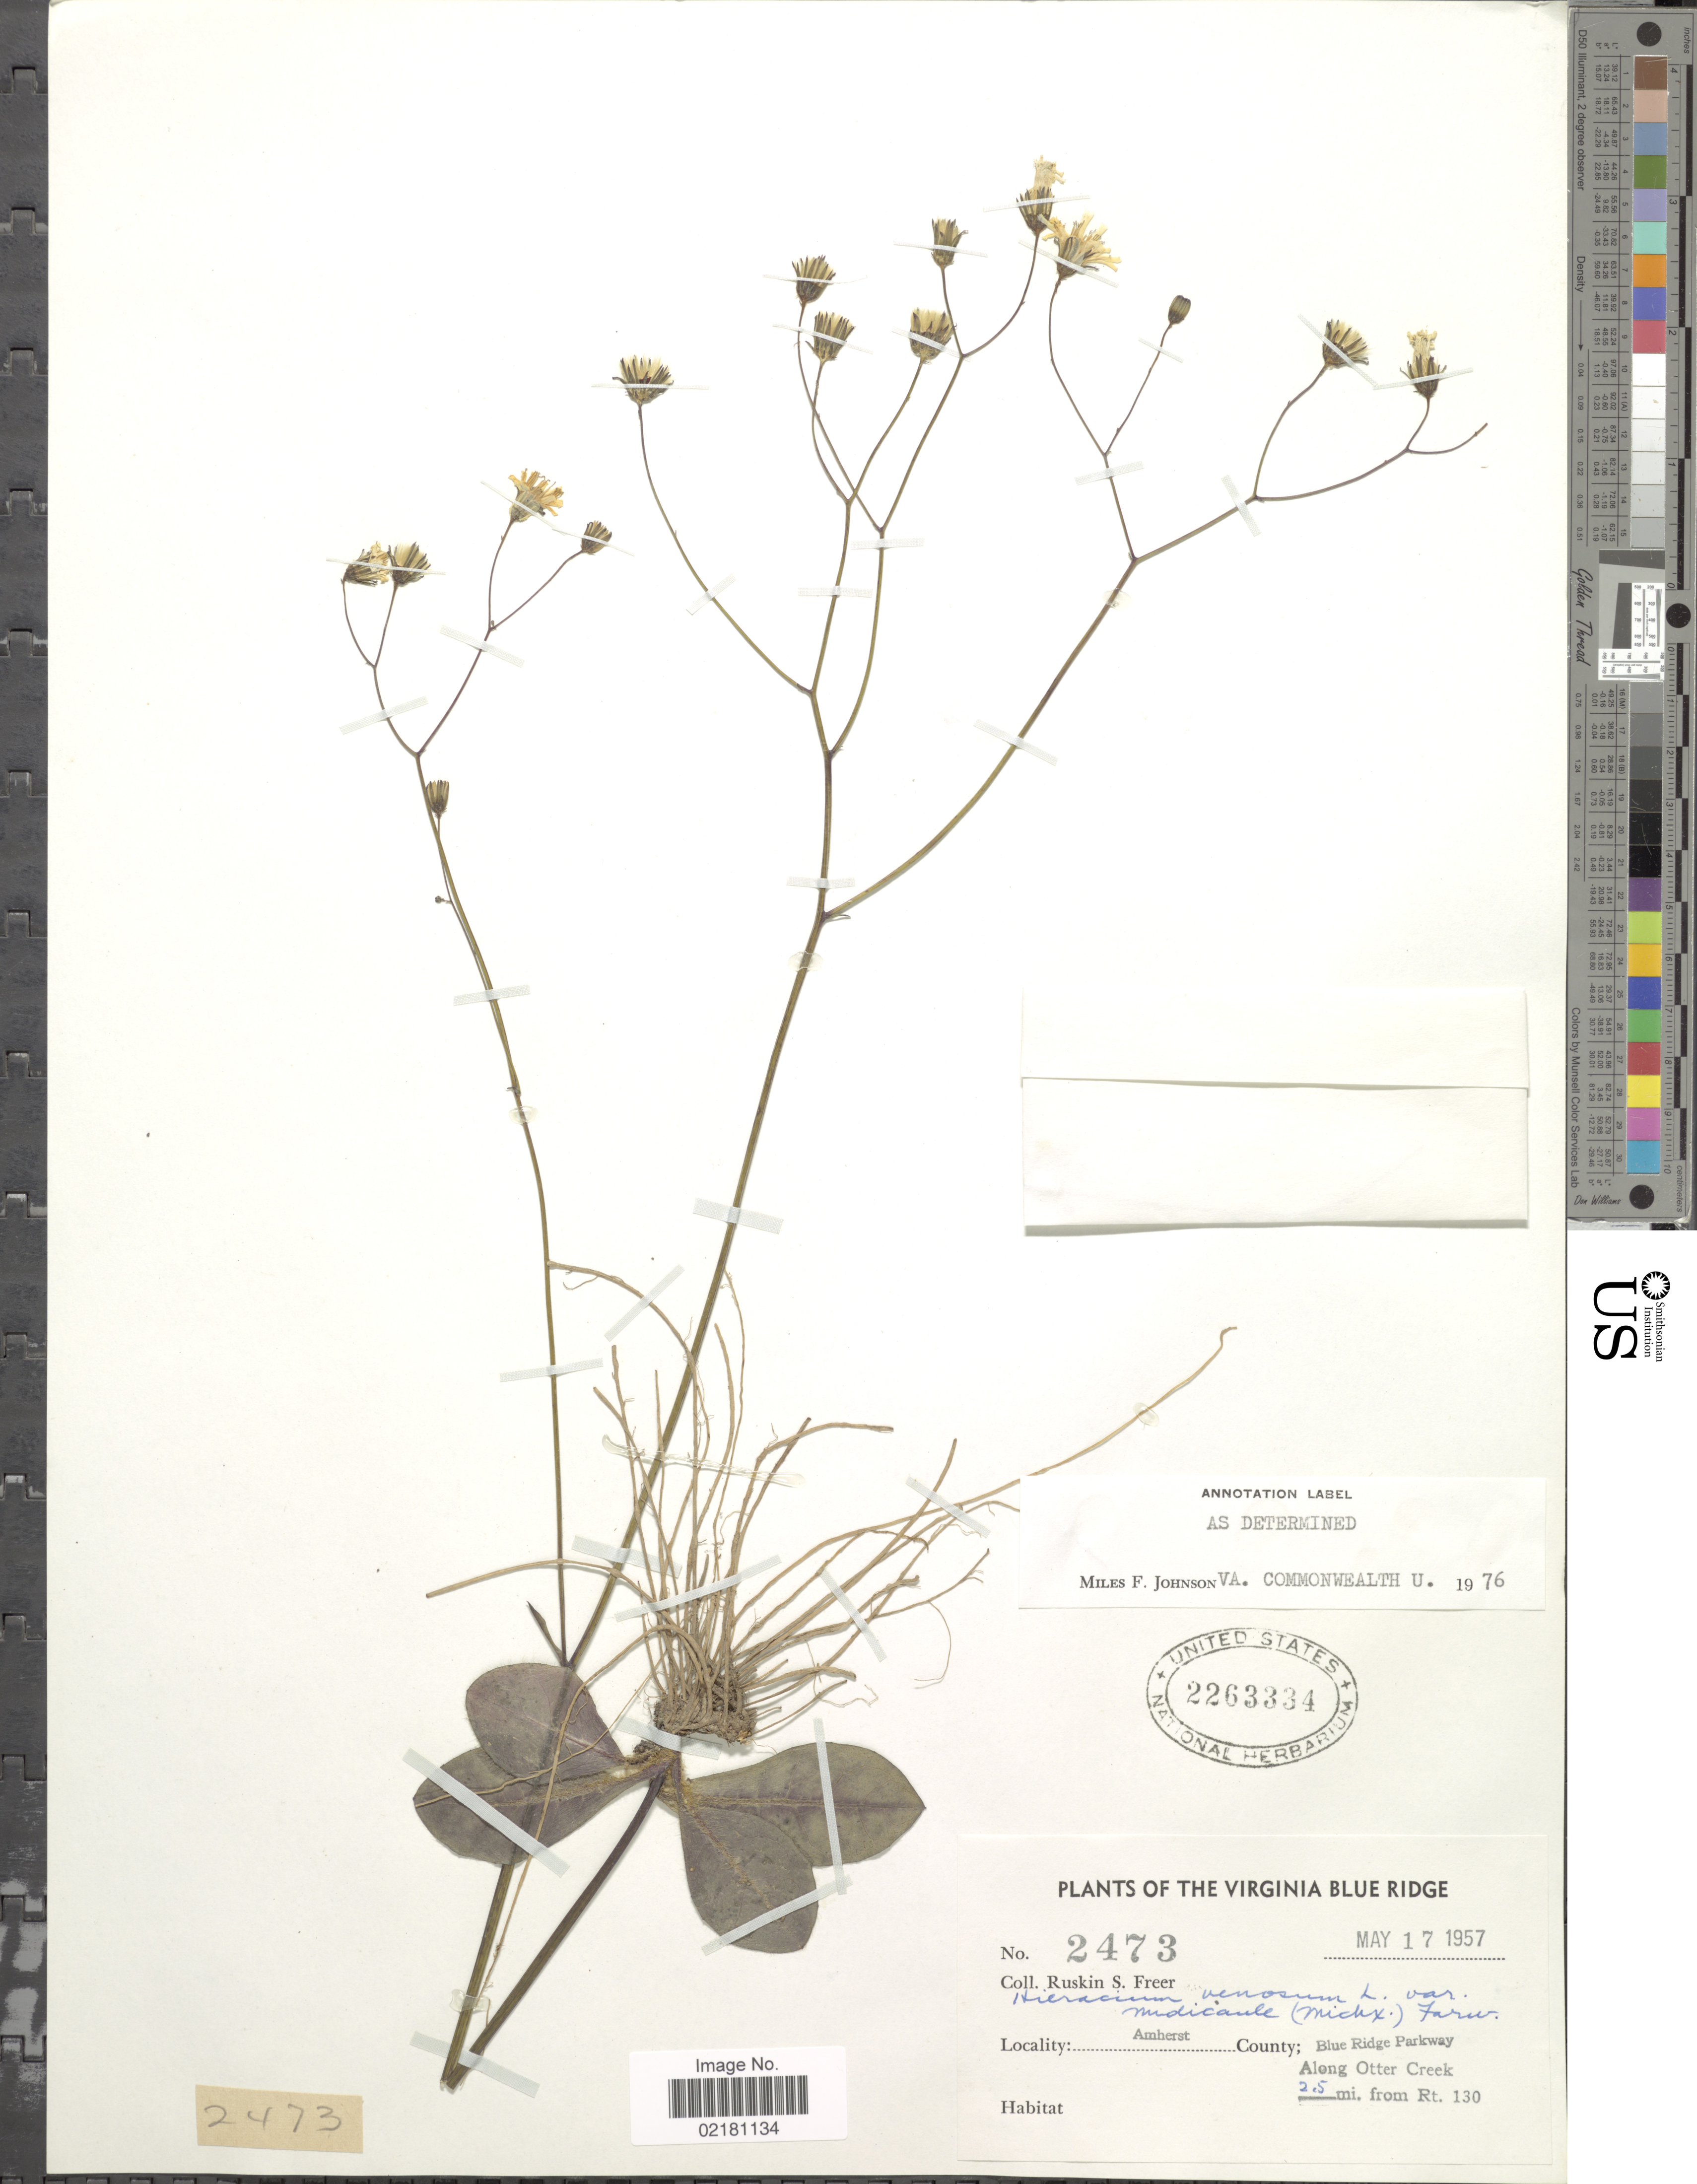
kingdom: Plantae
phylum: Tracheophyta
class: Magnoliopsida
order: Asterales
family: Asteraceae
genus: Hieracium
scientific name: Hieracium venosum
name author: L.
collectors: R. Freer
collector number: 2473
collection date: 1957-05-17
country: United States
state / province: Virginia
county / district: Amherst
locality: Virginia Blue Ridge. Amherst County; Blue Ridge Parkway. Along Otter Creek 2.5 mi. from Rt. 130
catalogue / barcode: US 2263334